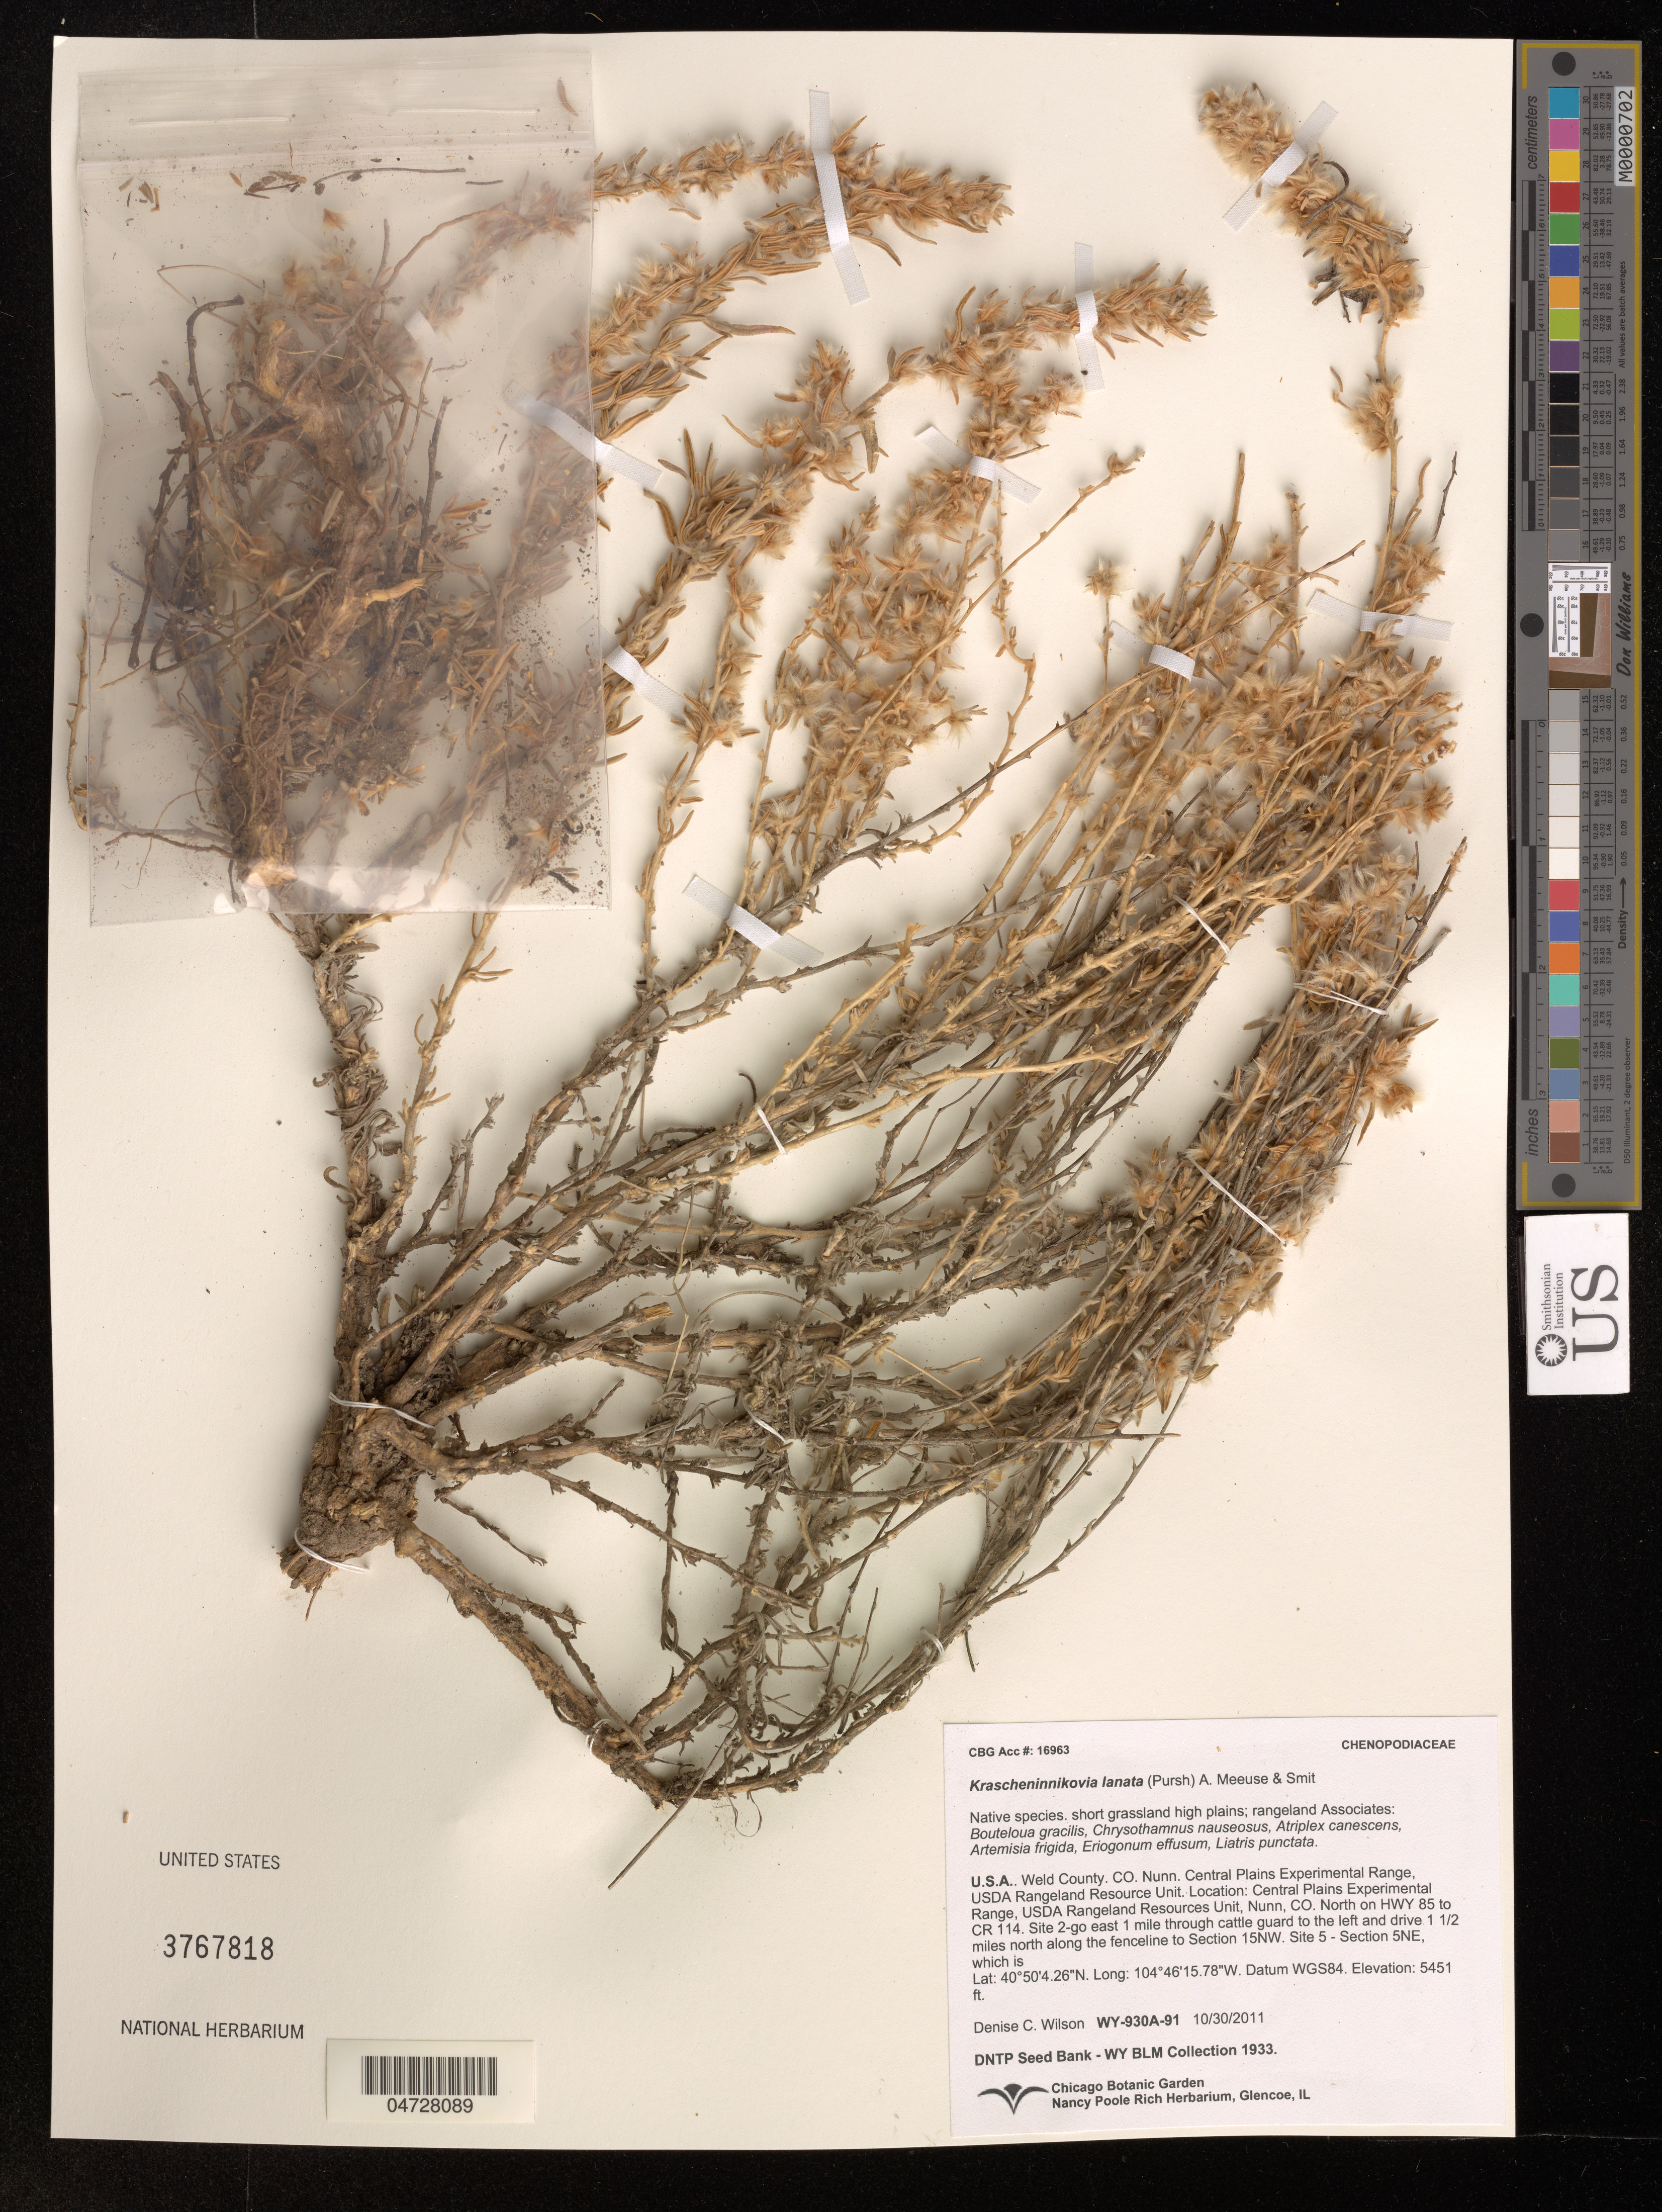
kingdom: Plantae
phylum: Tracheophyta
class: Magnoliopsida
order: Caryophyllales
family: Amaranthaceae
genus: Krascheninnikovia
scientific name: Krascheninnikovia lanata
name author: (Pursh) A. Meeuse & A.Smit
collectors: D. Wilson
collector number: WY-930A-91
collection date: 2011-10-30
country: United States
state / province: Colorado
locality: Weld County. Central Plains Experimental Range, USDA Rangeland Resources Unit, Nunn, CO. North on HWY 85 to CR 114. Site 2-go east 1 mile through cattle guard to the left and drive 1 1/2 miles north along the fenceline to Section 15NW. Site 5 - Section 5NE.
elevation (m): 1661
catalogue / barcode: US 3767818